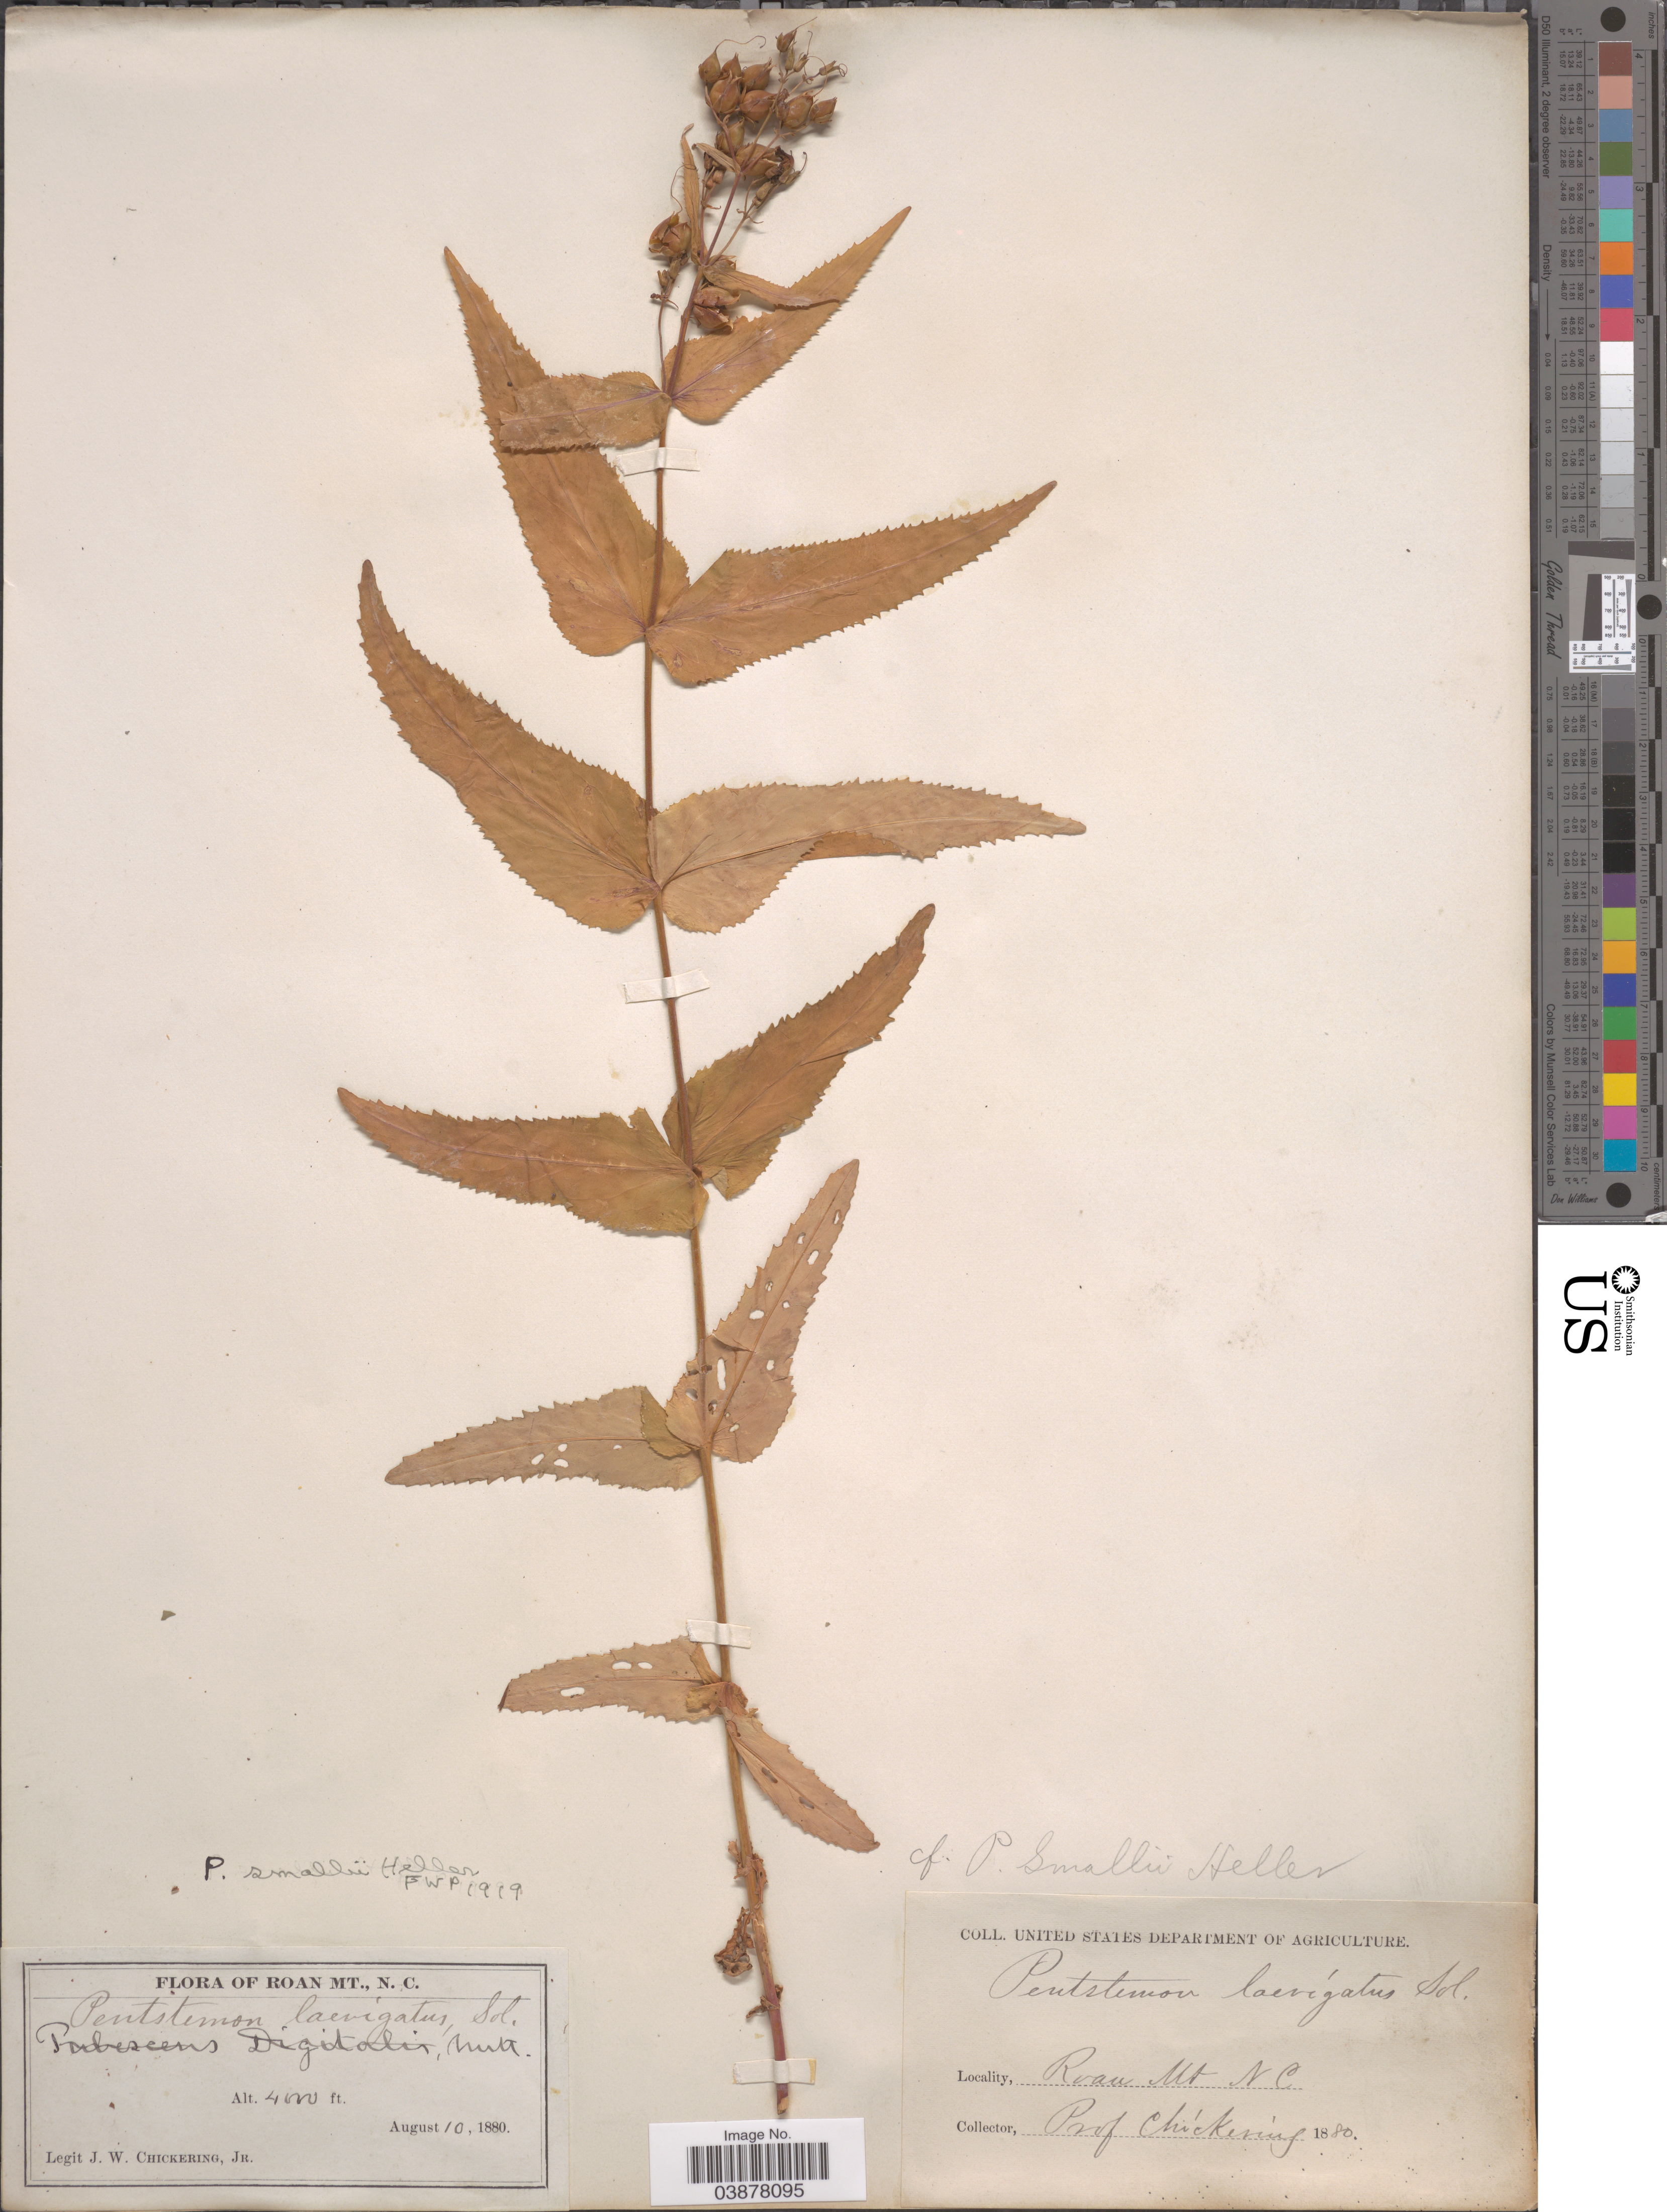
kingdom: Plantae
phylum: Tracheophyta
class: Magnoliopsida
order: Lamiales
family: Plantaginaceae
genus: Penstemon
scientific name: Penstemon smallii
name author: A. Heller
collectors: J. W. Chickering Jr.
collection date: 1880-08-10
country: United States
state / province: North Carolina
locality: Roan Mt.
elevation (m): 1219